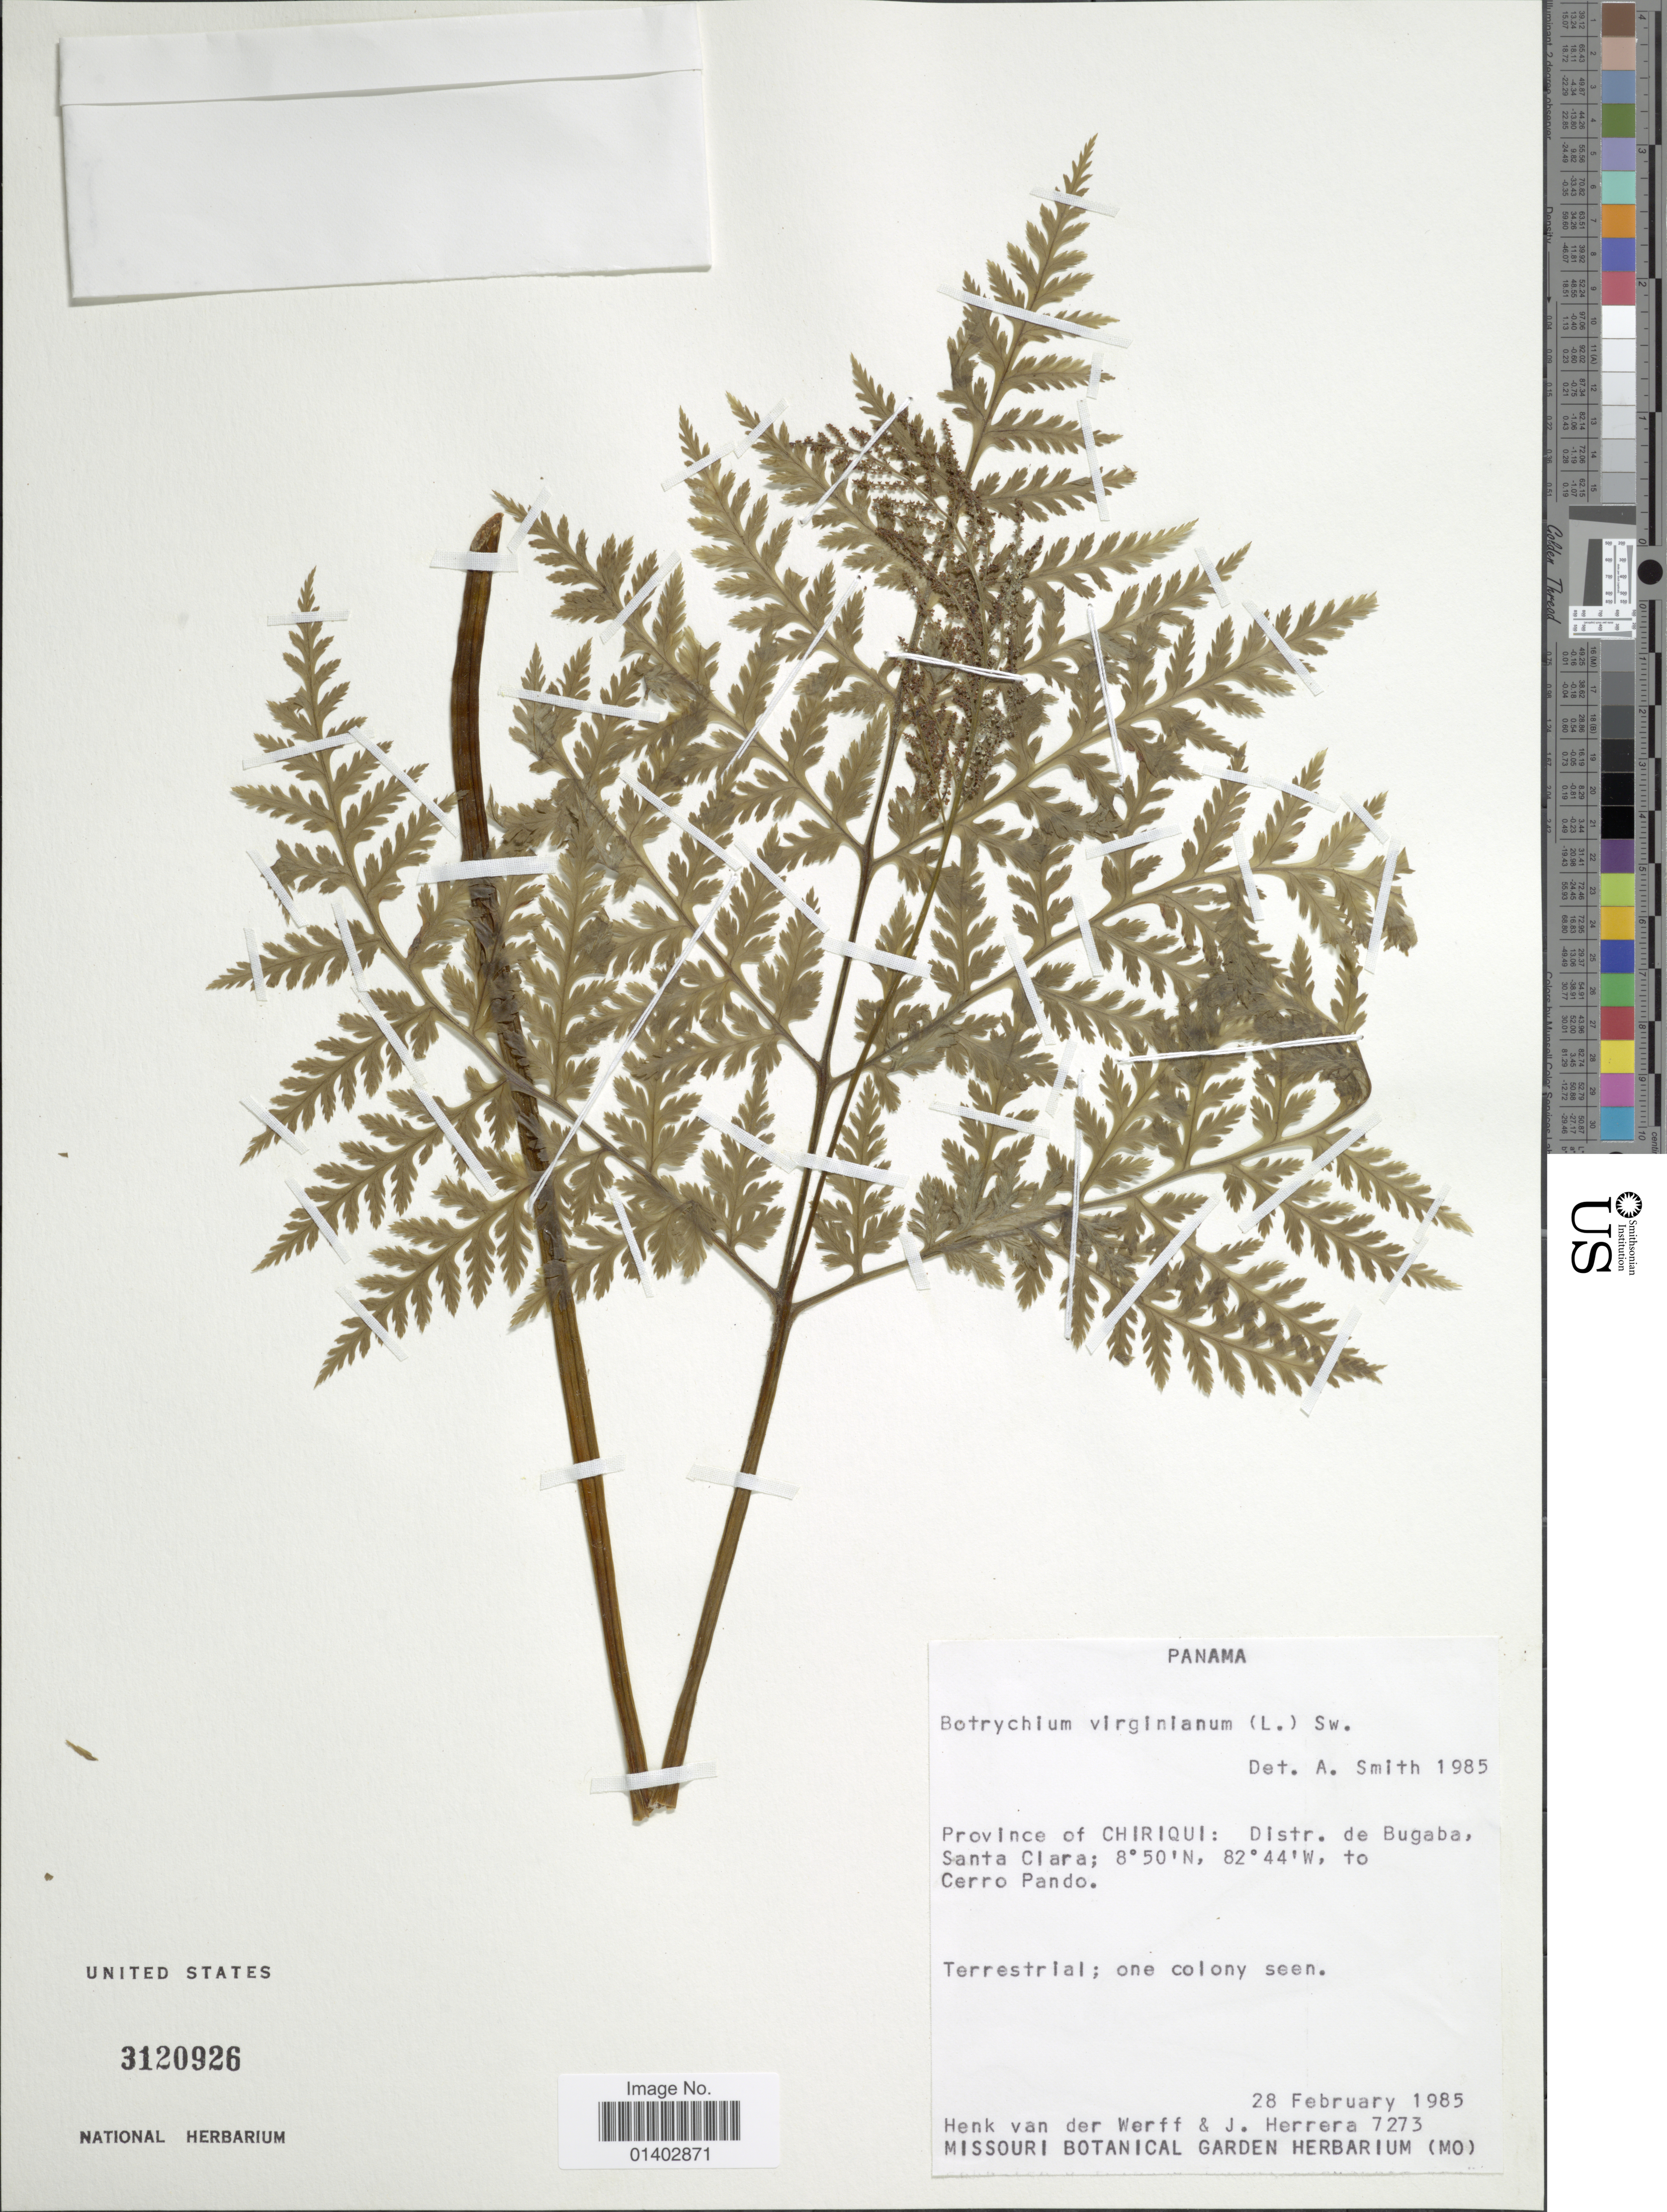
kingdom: Plantae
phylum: Tracheophyta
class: Polypodiopsida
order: Ophioglossales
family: Ophioglossaceae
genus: Botrychium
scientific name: Botrychium virginianum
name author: (L.) Sw.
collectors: H. van der Werff & J. Herrera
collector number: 7273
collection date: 1985-02-28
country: Panama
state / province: Chiriqui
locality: Distr. de Bugaba, Santa Clara, to Cerro Pando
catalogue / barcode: US 3120926